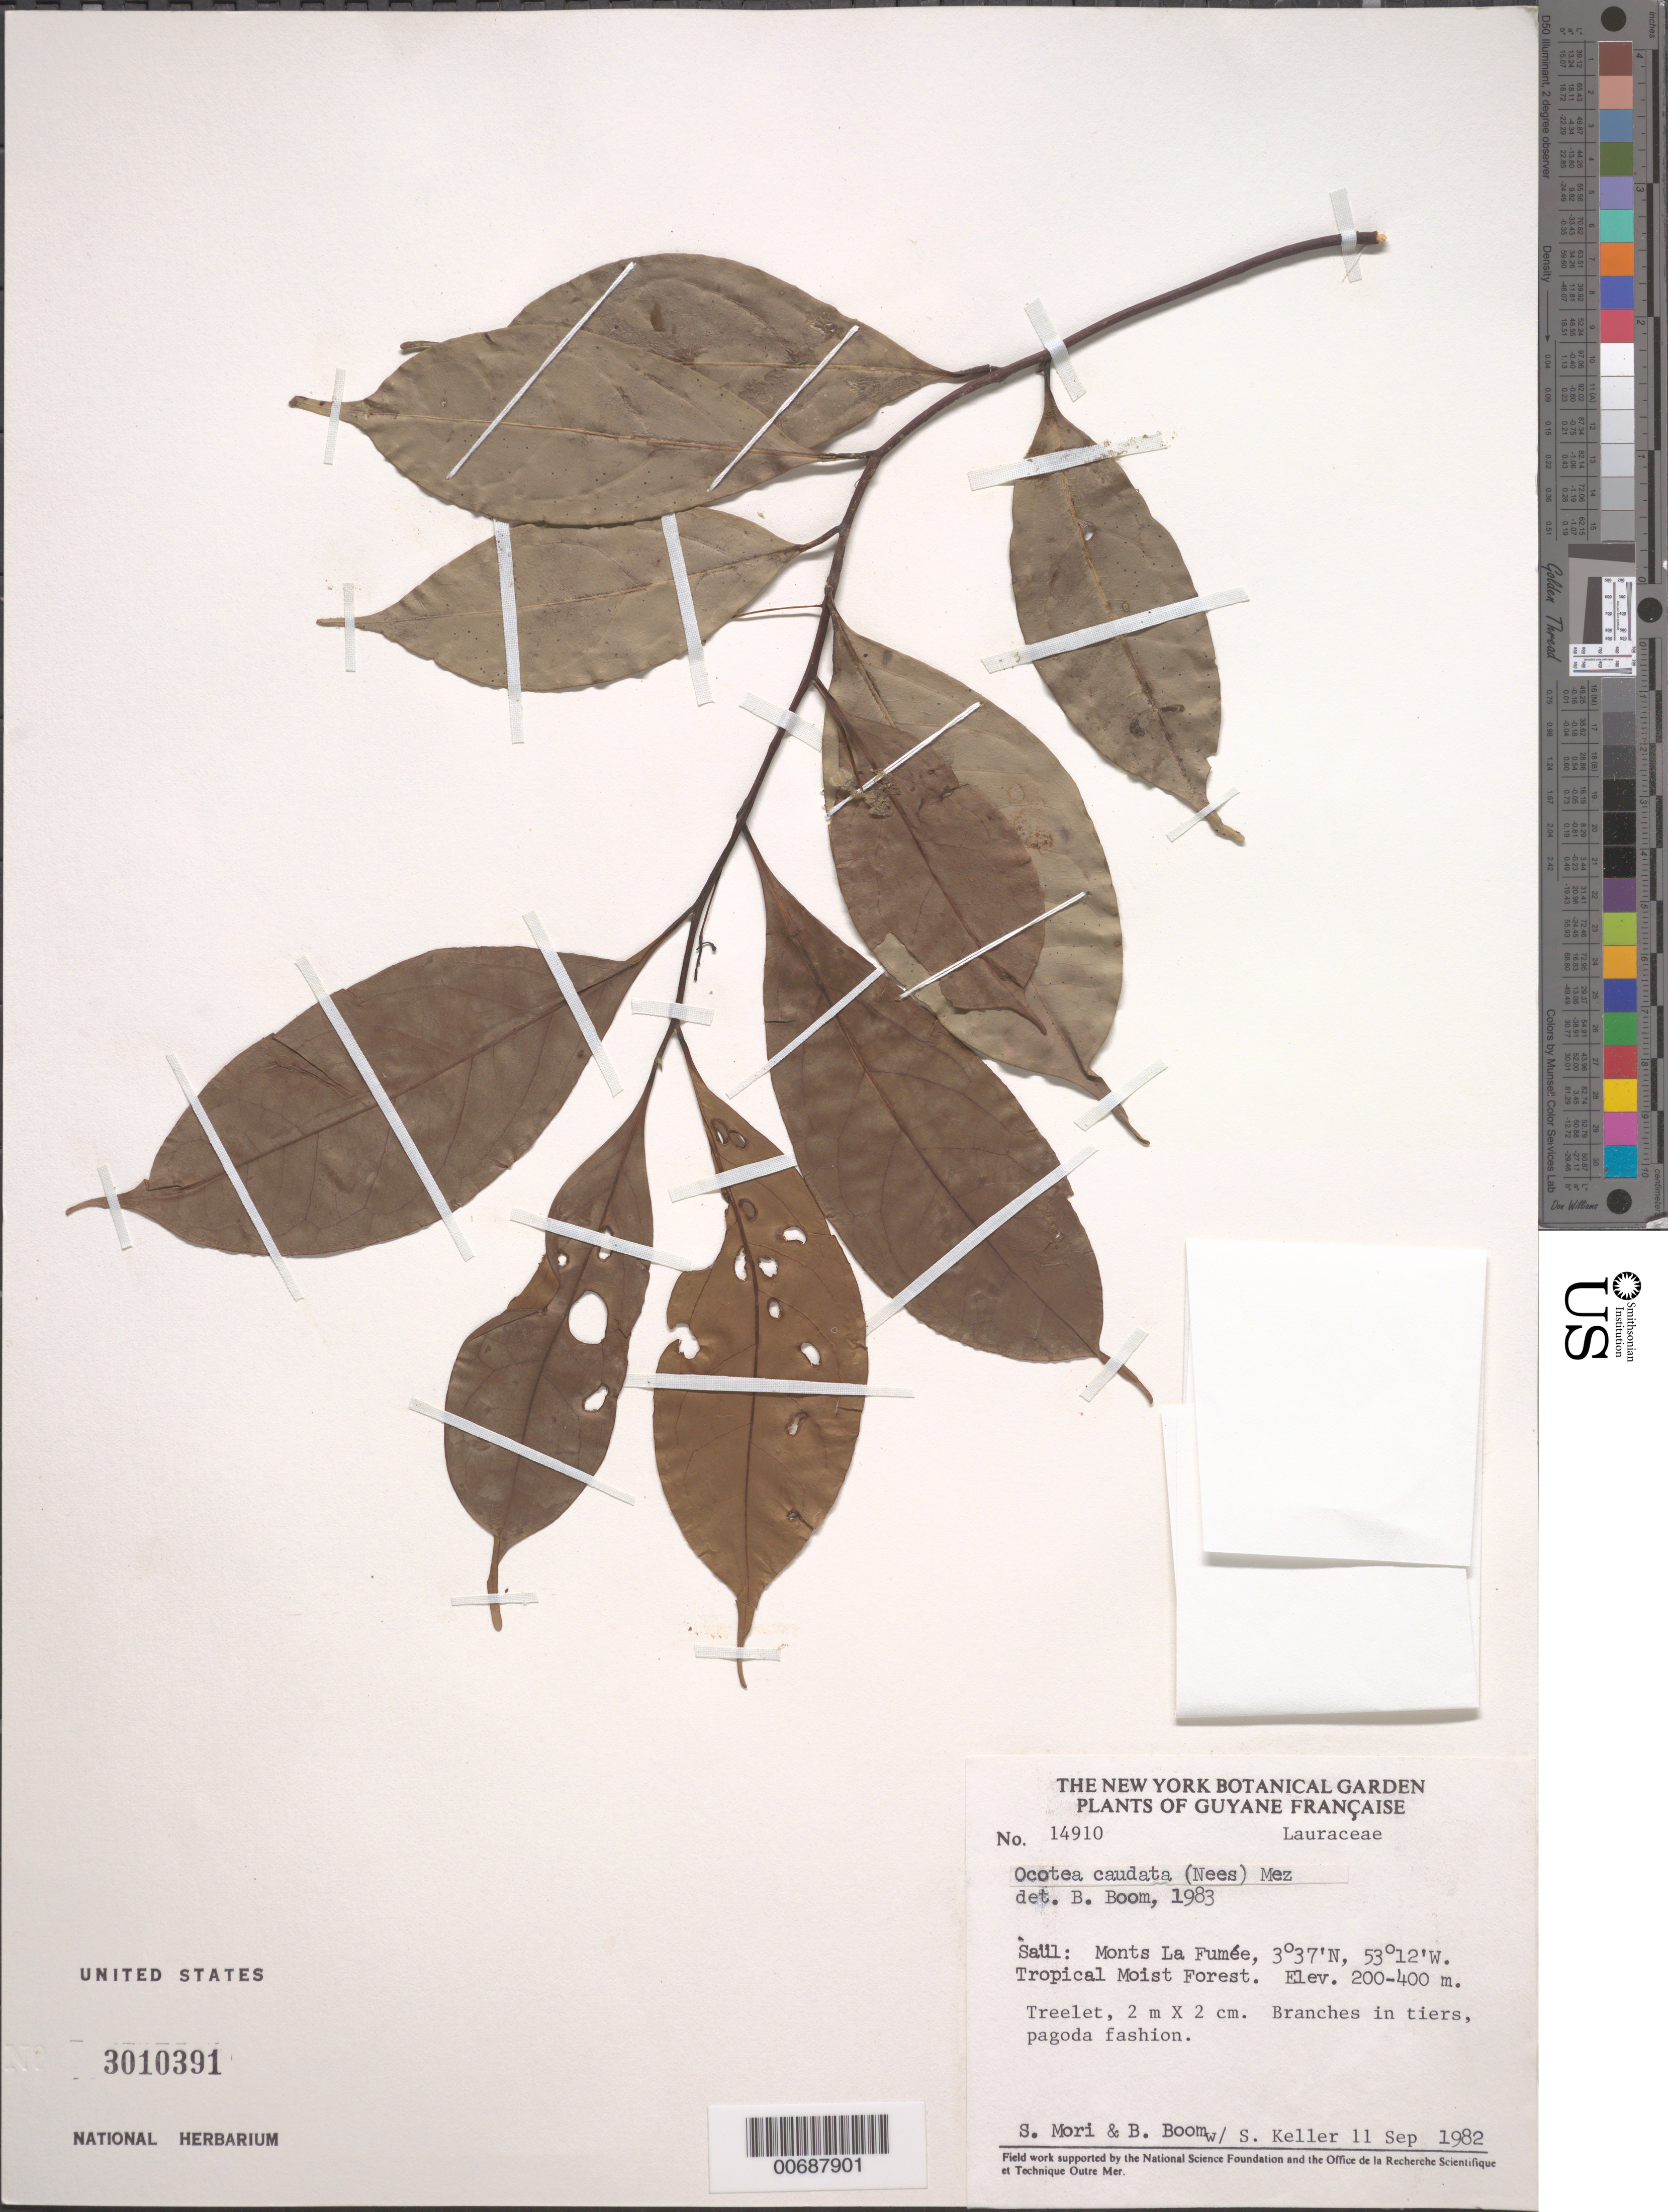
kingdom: Plantae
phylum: Tracheophyta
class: Magnoliopsida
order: Laurales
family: Lauraceae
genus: Ocotea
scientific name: Ocotea caudata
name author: (Nees) Mez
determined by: Boom, B. M.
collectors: S. Mori, B. M. Boom & S. Keller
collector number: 14910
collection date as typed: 11-Sep-82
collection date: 1982-09-11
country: French Guiana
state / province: Saint-Laurent-du-Maroni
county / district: Saül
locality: Saül, Monts La Fumée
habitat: Tropical moist forest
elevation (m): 200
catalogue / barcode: US 3010391